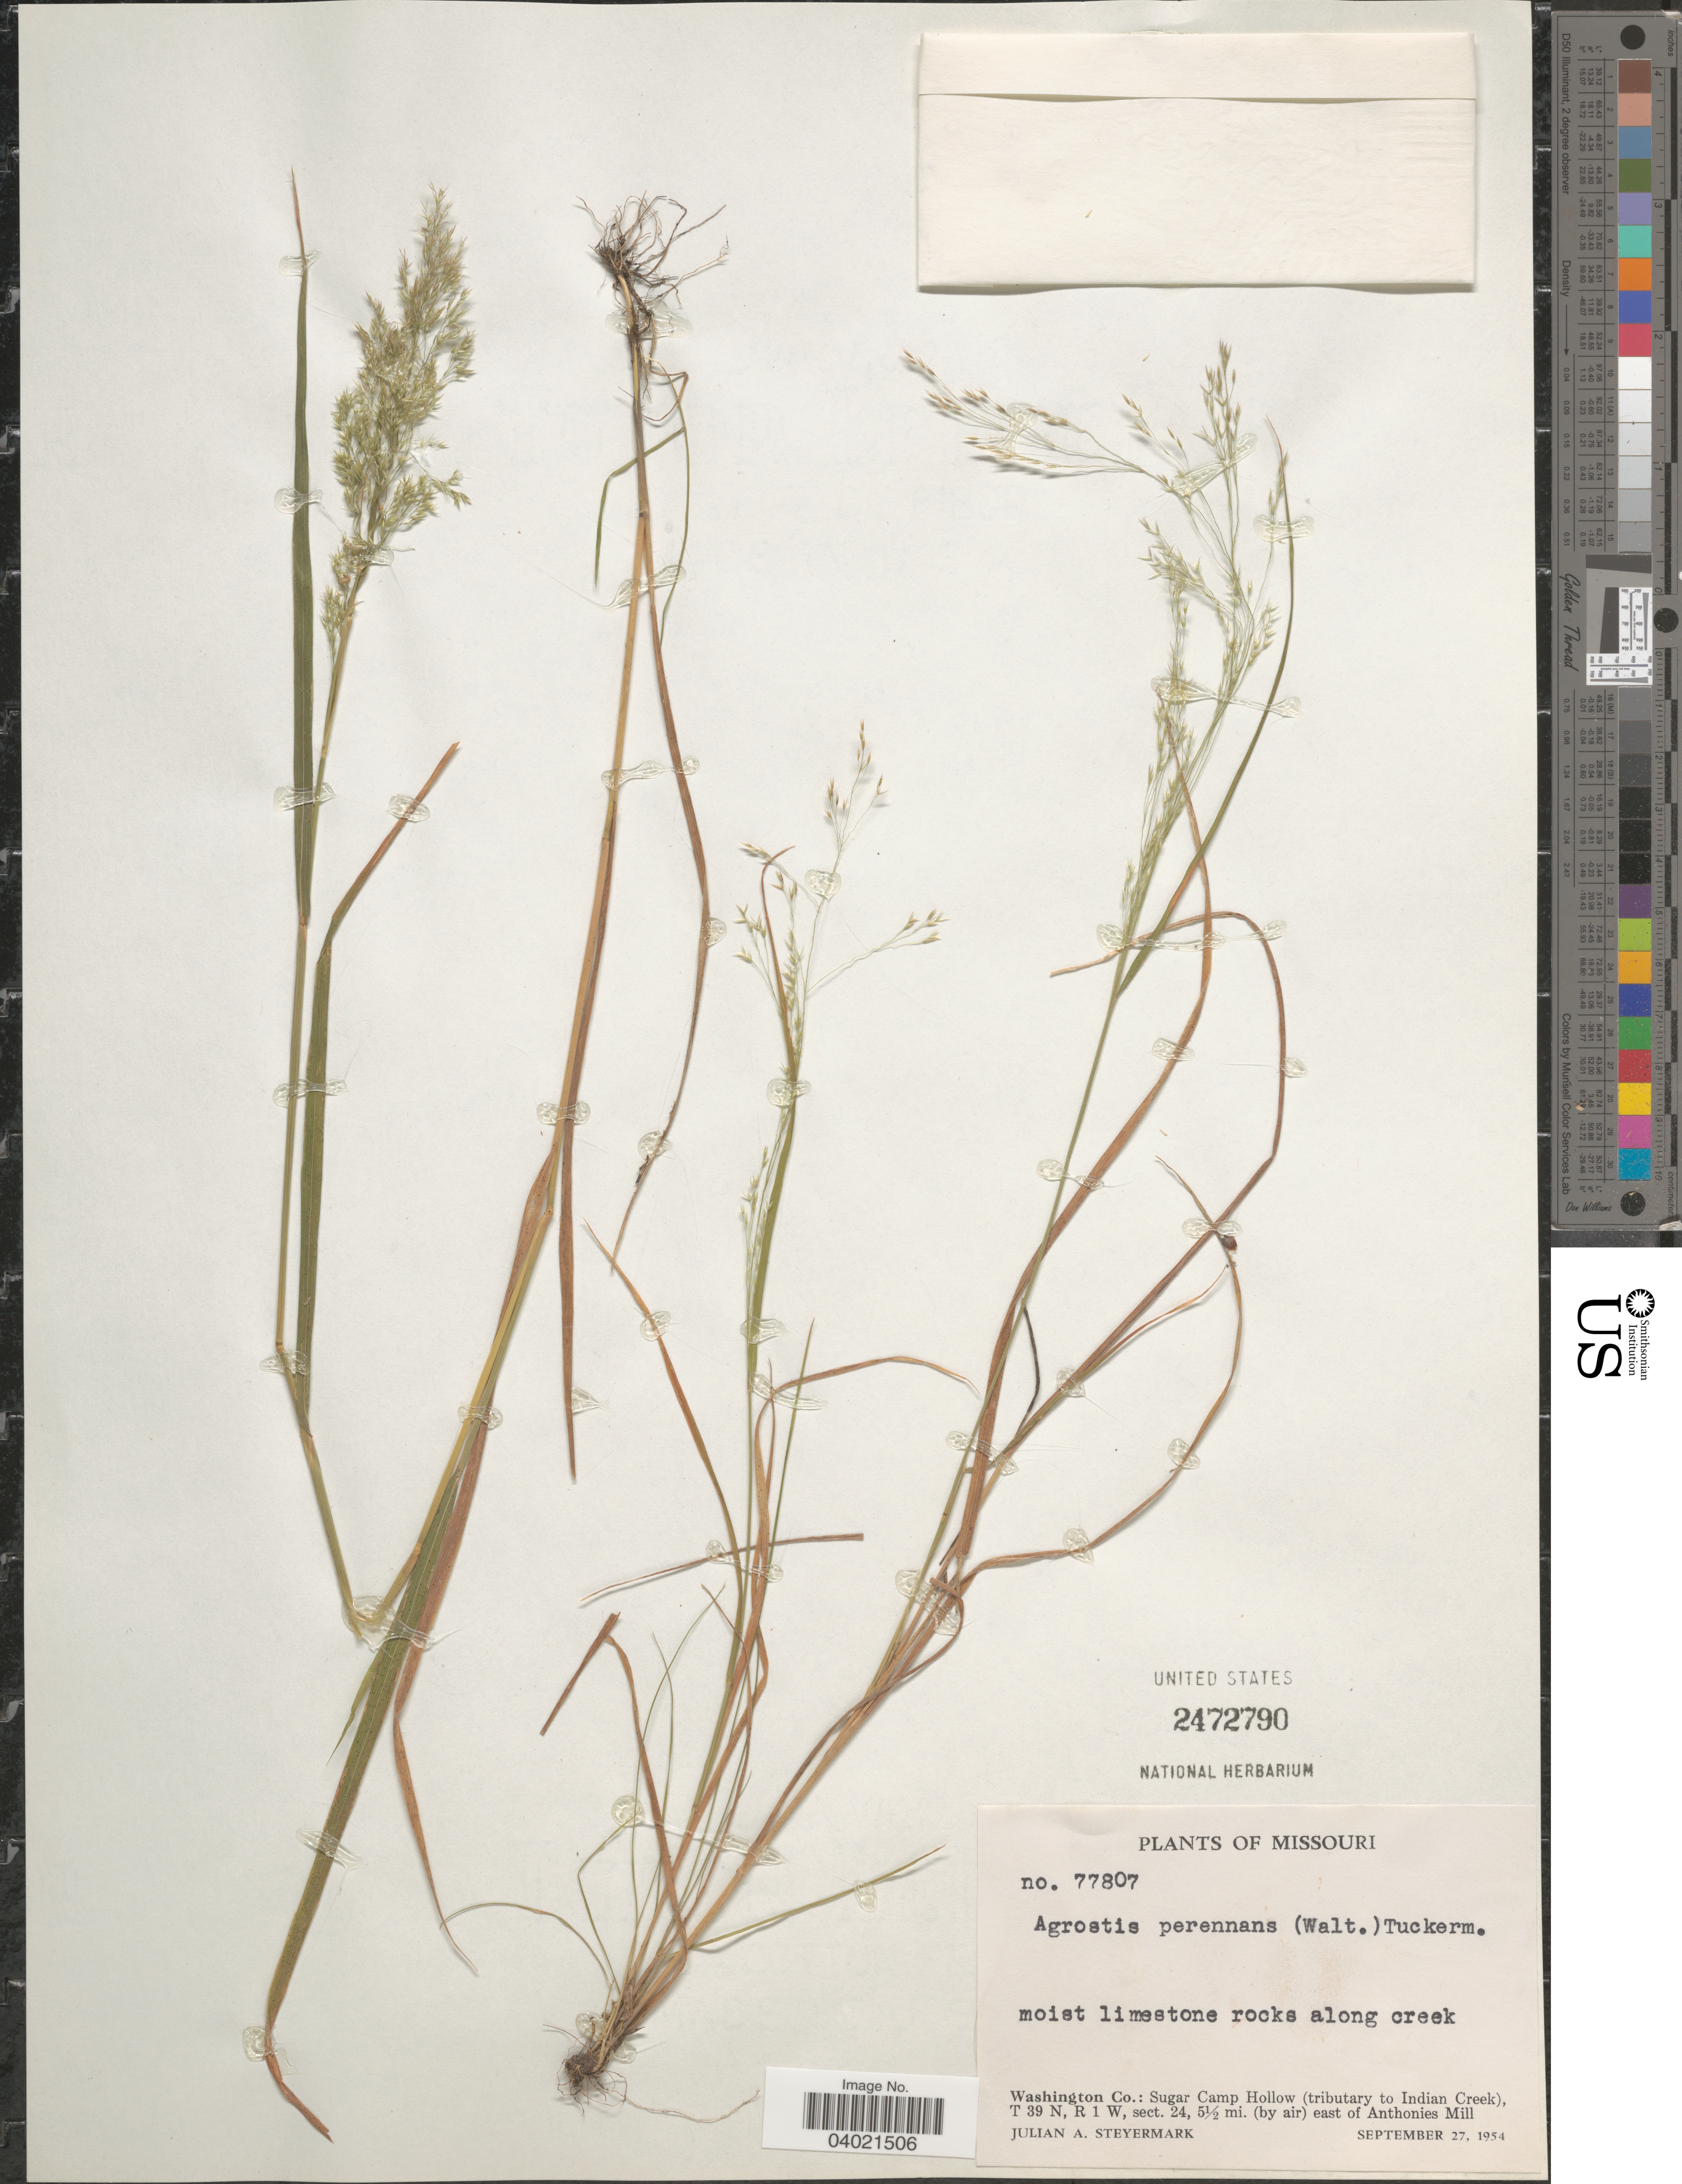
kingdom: Plantae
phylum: Tracheophyta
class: Liliopsida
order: Poales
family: Poaceae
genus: Agrostis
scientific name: Agrostis perennans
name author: (Walter) Tuck.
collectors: J. Steyermark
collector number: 77807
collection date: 1954-09-27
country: United States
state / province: Missouri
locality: Moist limestone rocks along creek. Washington Co.: Sugar Camp Hollow (tributary to Indian Creek), T 39 N, R 1 W, sect. 24, 5½ mi. (by air) east of Anthonies Mill.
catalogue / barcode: US 2472790